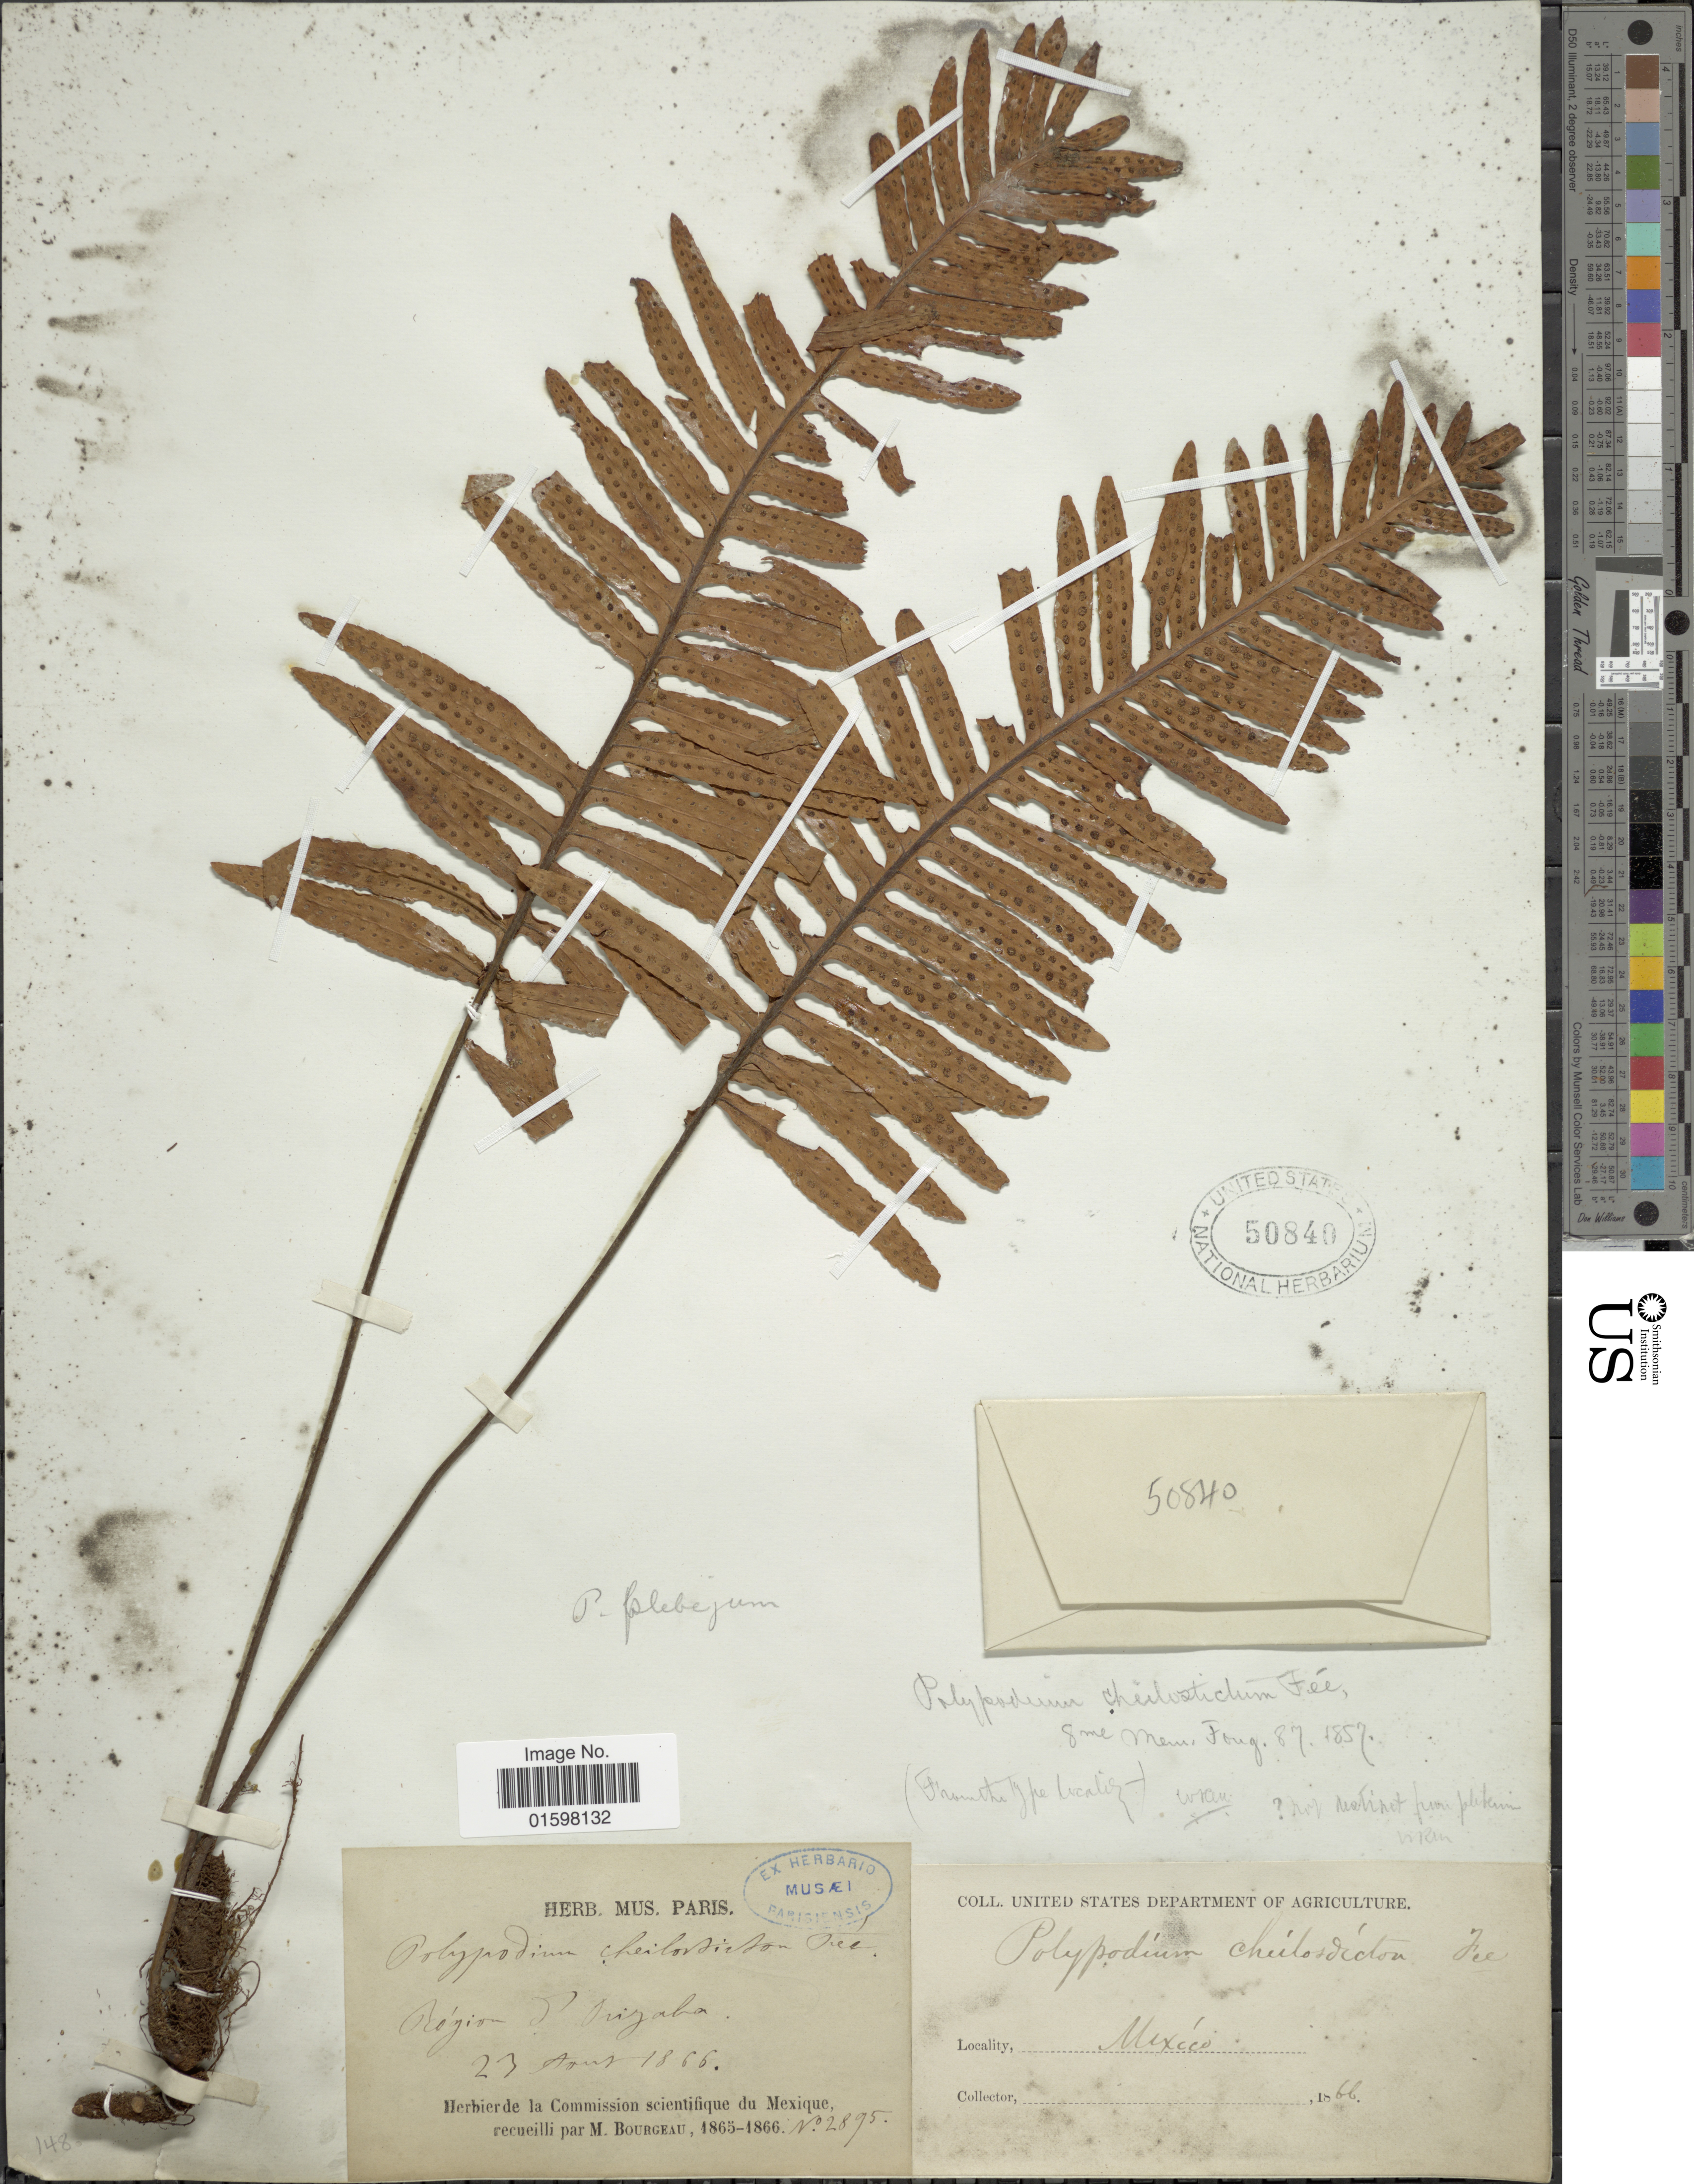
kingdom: Plantae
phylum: Tracheophyta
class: Polypodiopsida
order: Polypodiales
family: Polypodiaceae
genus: Pleopeltis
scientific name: Pleopeltis plebeia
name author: (Schltdl. ex Cham.) A.R. Sm. & Tejero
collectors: ex herb. Mus. Paris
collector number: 2895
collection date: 1866-08-23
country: Mexico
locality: Region d' Orizaba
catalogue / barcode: US 50840